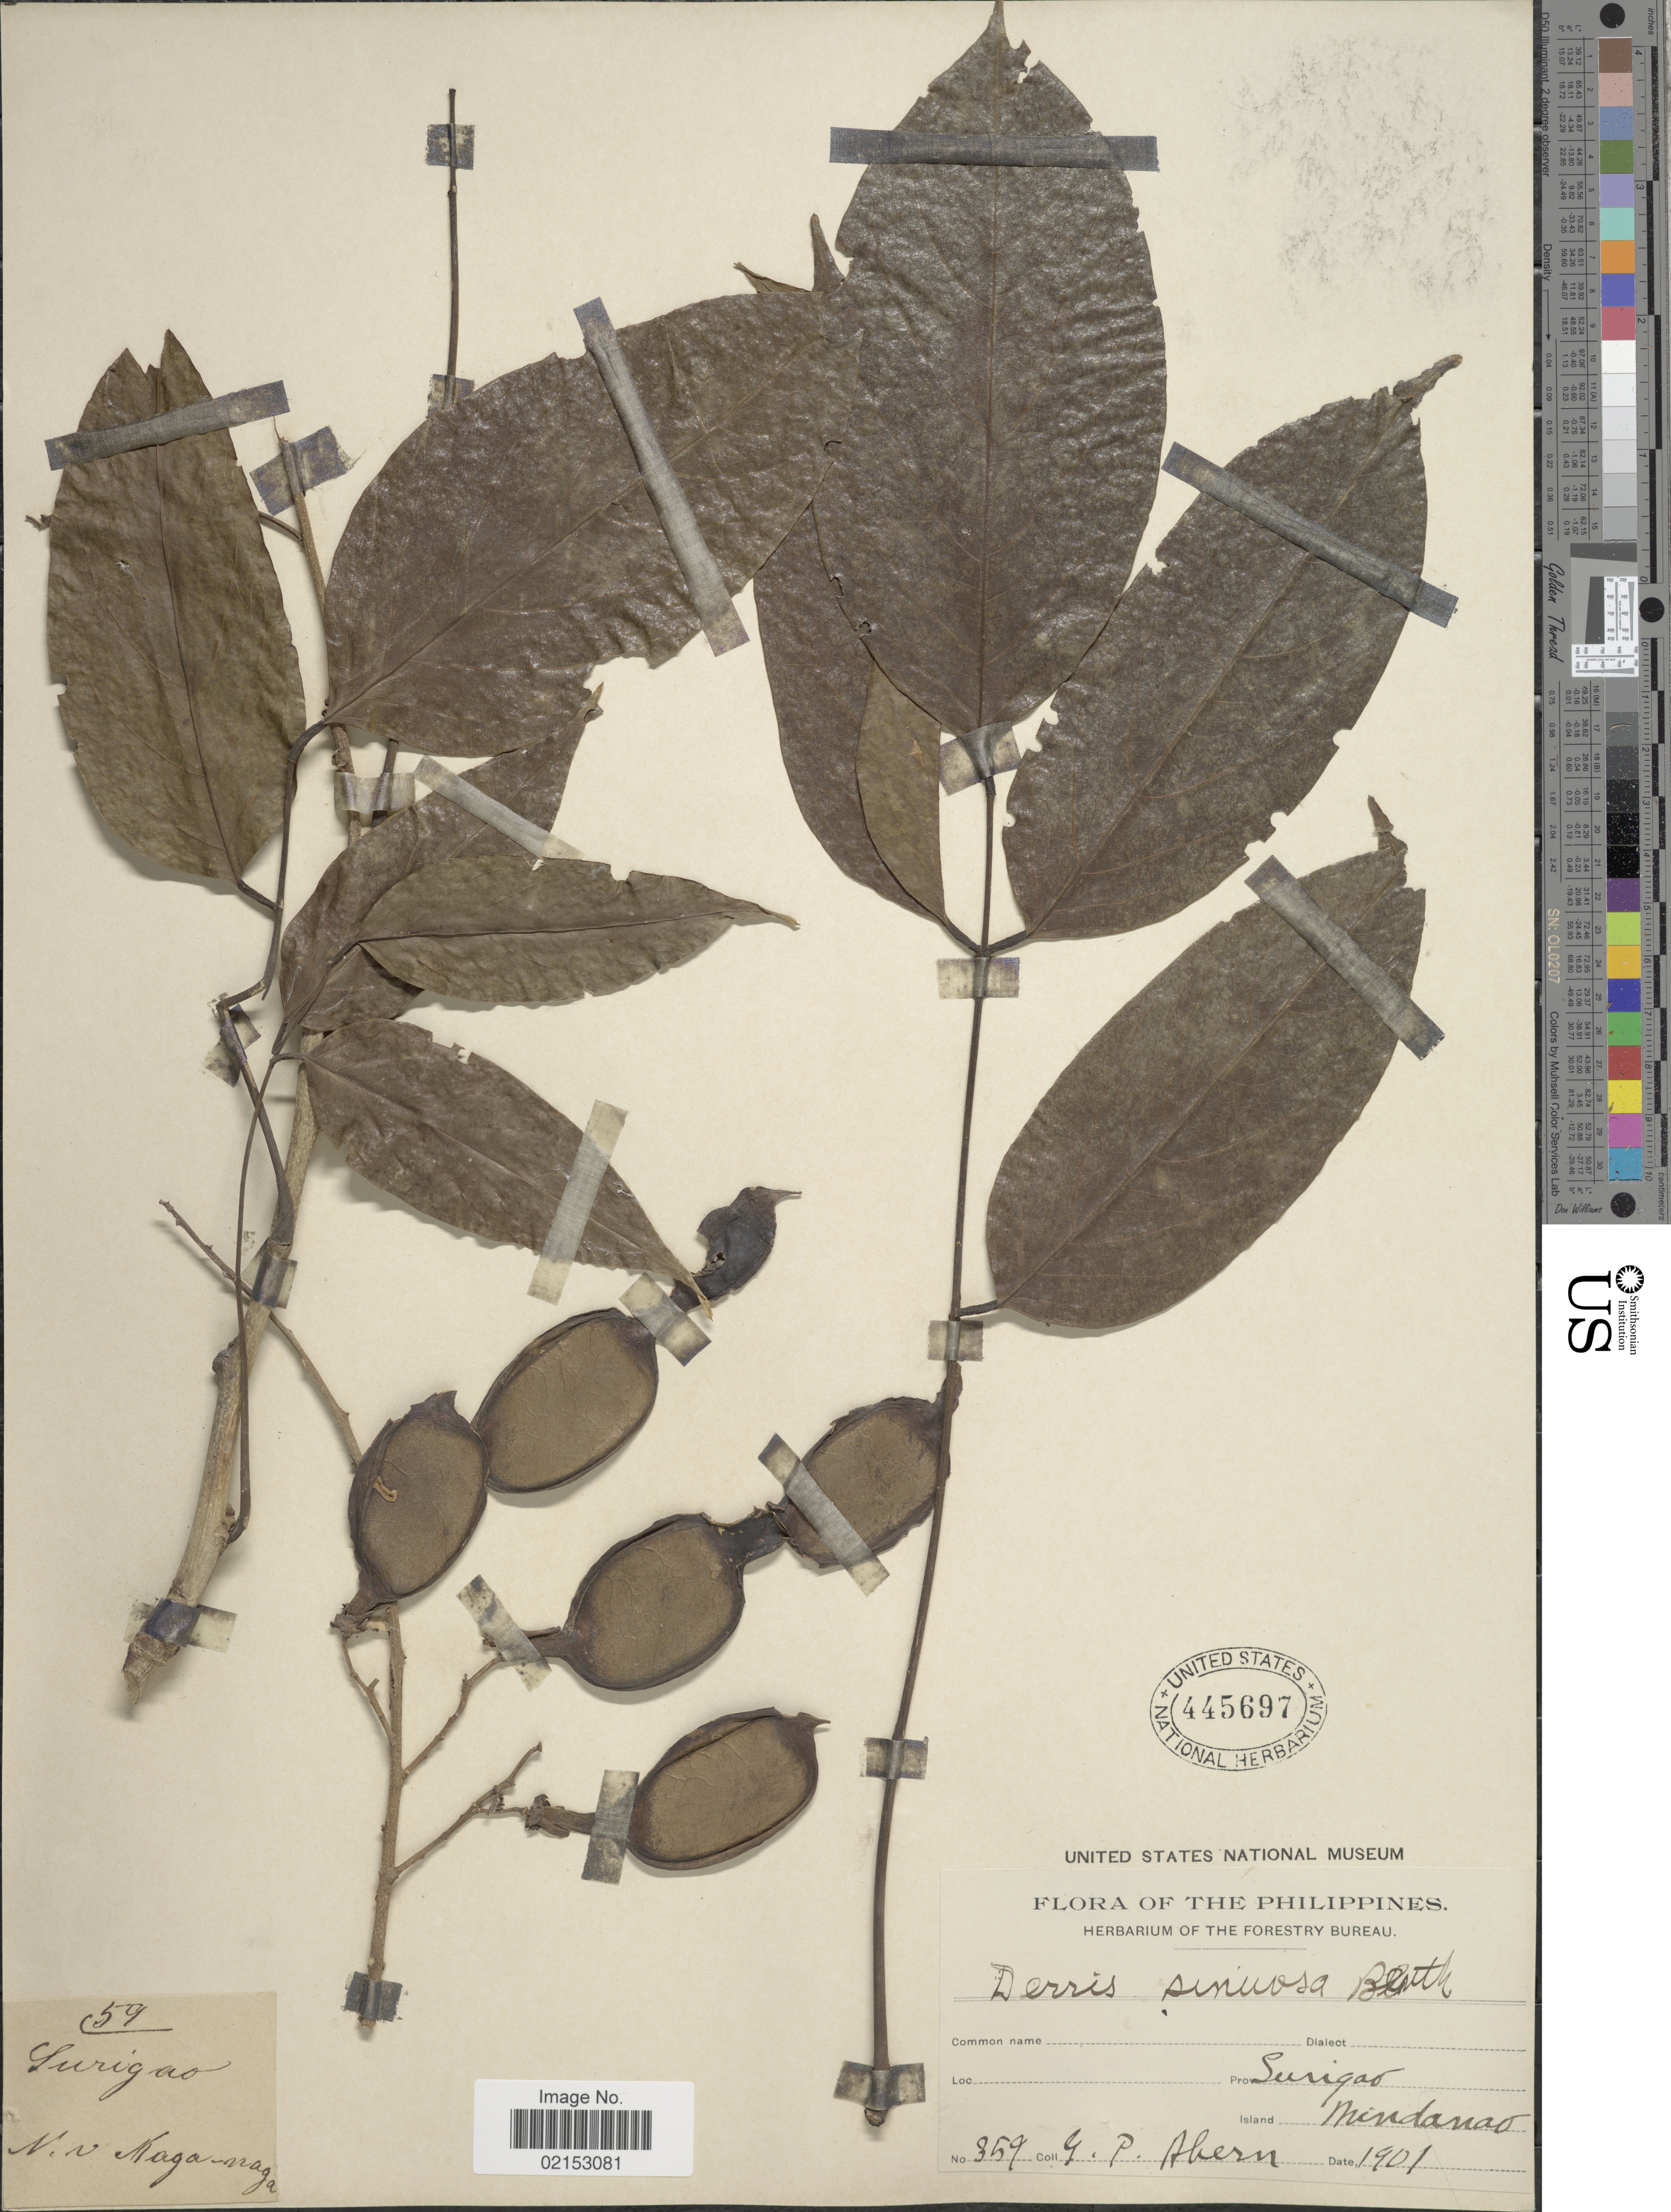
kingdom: Plantae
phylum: Tracheophyta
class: Magnoliopsida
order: Fabales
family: Fabaceae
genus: Aganope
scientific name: Aganope heptaphylla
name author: (L.) Polhill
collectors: G. Ahern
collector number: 359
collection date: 1901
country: Philippines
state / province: Caraga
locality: Prov. Surigao, Island Mindanao, Kaga-naga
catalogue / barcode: US 445697